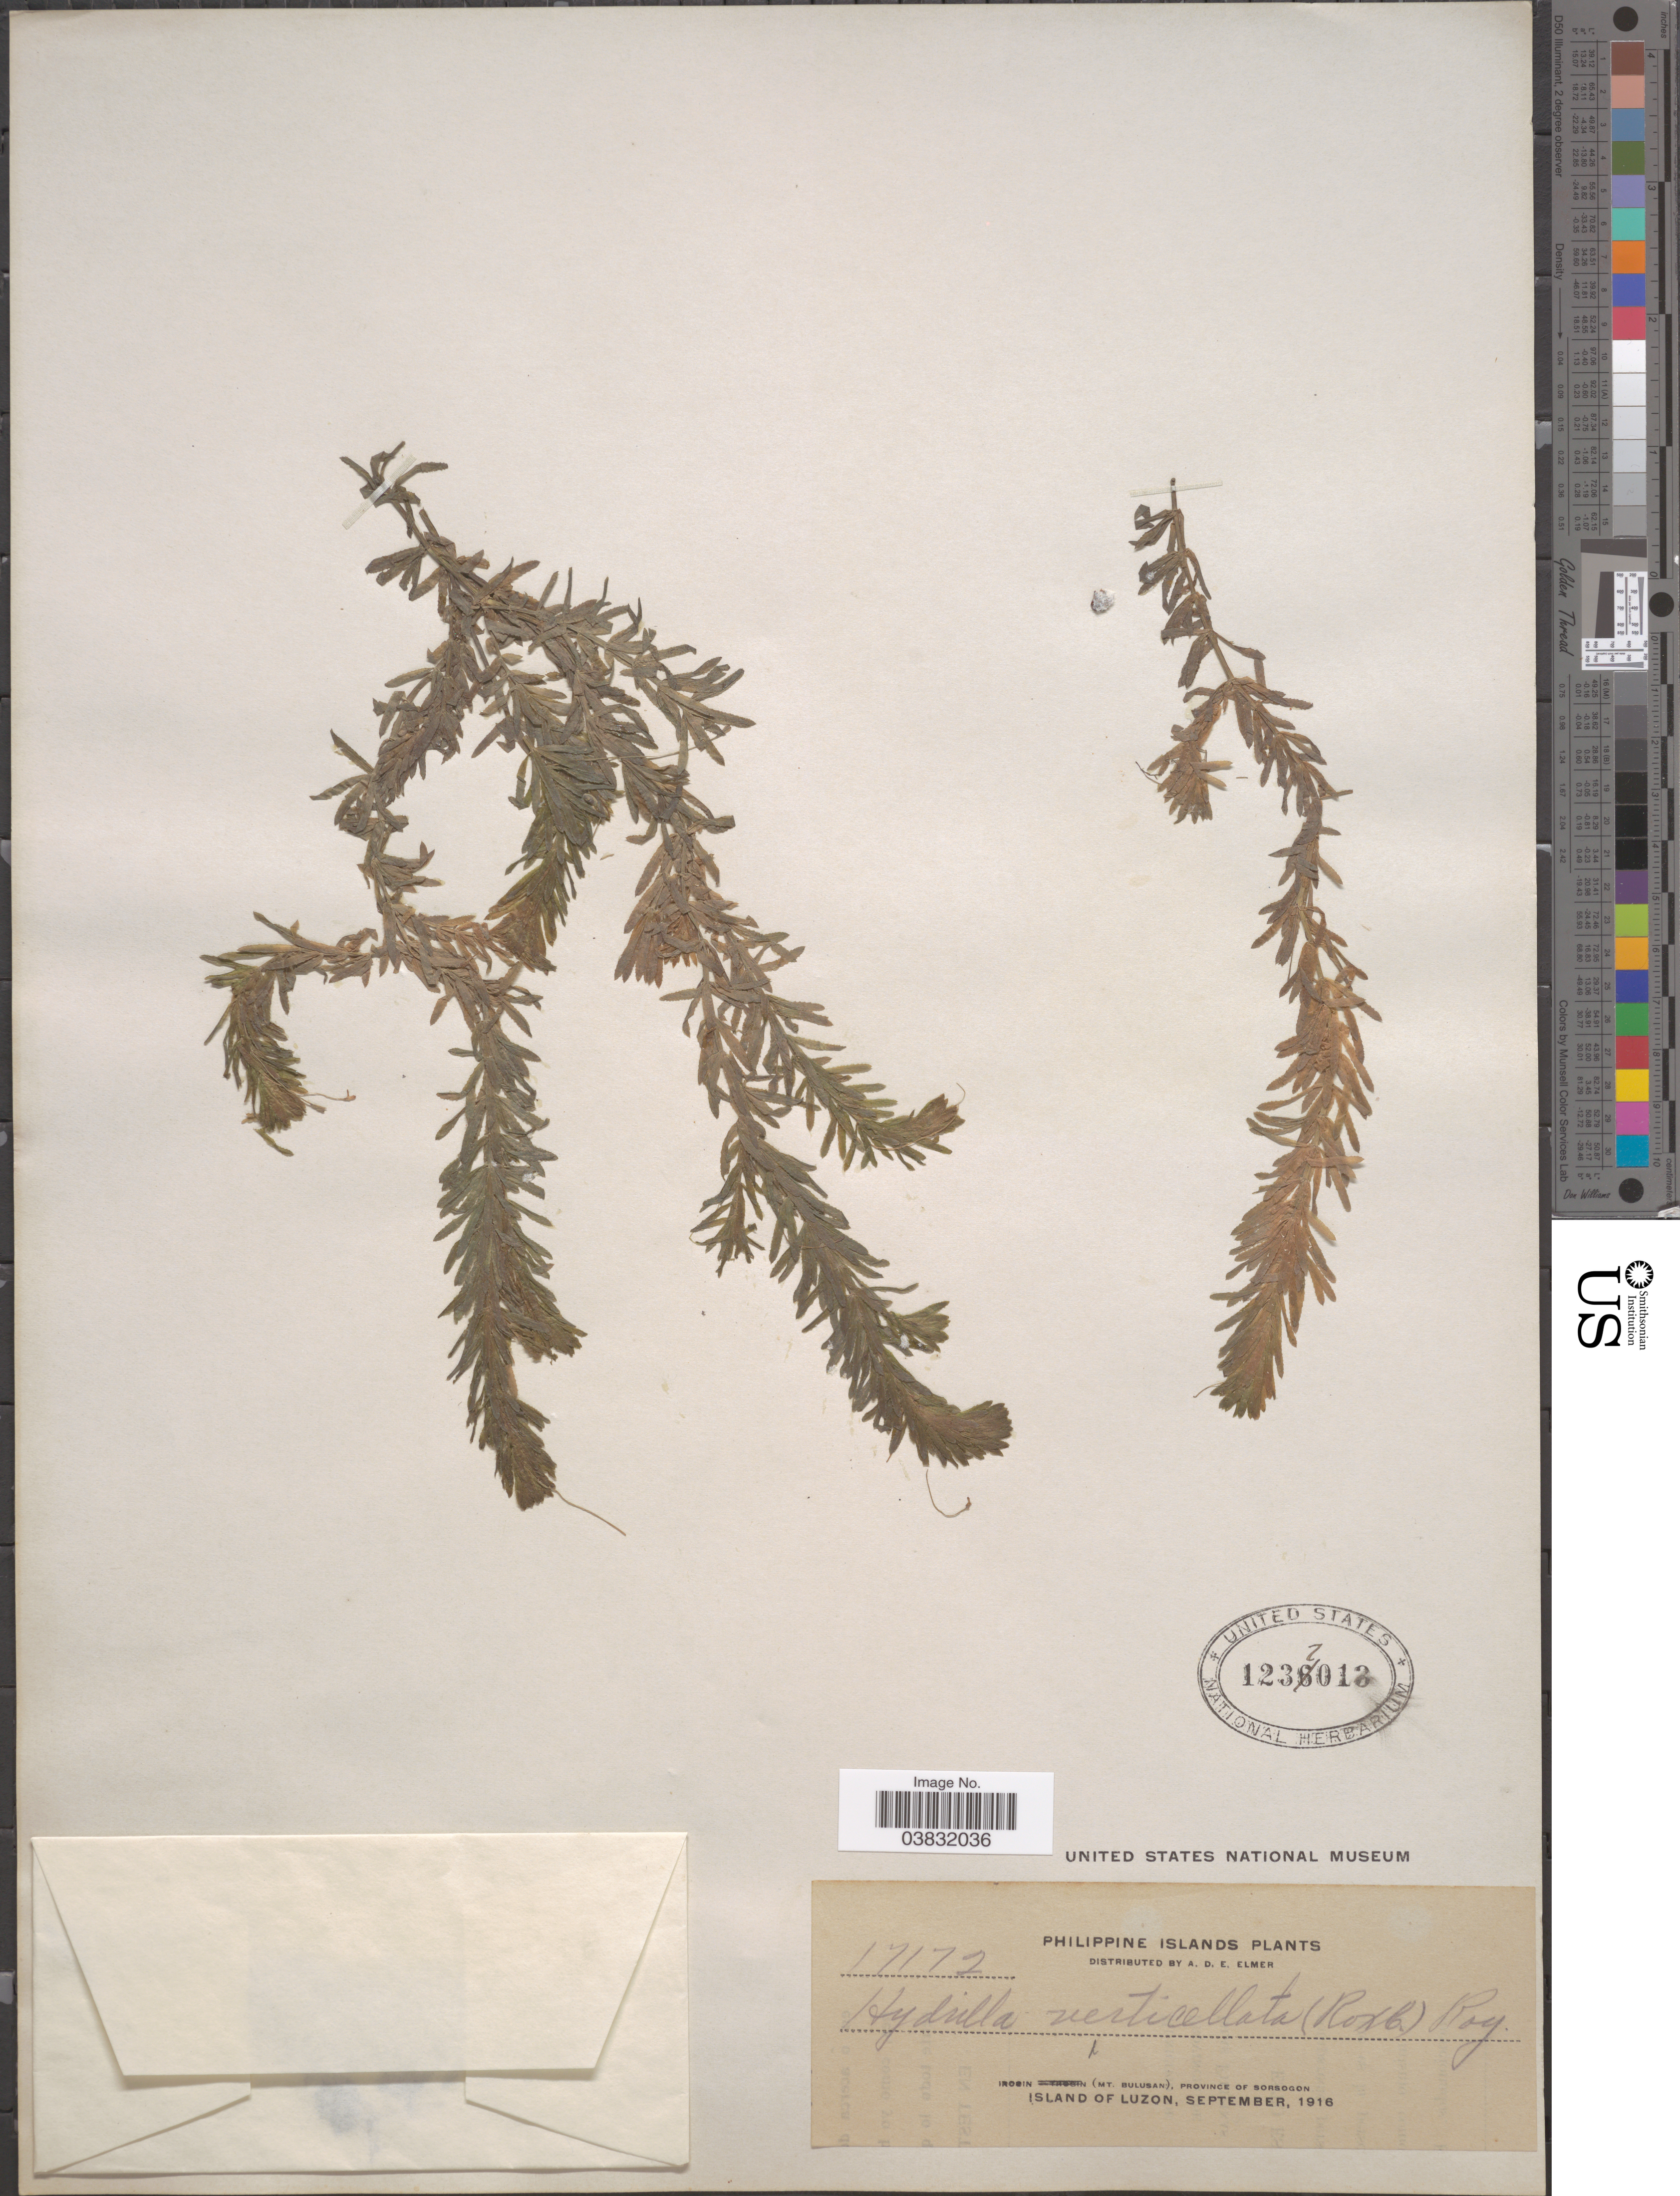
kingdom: Plantae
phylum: Tracheophyta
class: Liliopsida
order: Alismatales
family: Hydrocharitaceae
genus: Hydrilla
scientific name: Hydrilla verticillata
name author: (L. f.) Royle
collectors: A. D. E. Elmer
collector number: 17172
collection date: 1916-09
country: Philippines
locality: Philippine Islands. Irosin (Mt. Bulusan), Province of Sorsogon. Island of Luzon.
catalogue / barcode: US 1237013